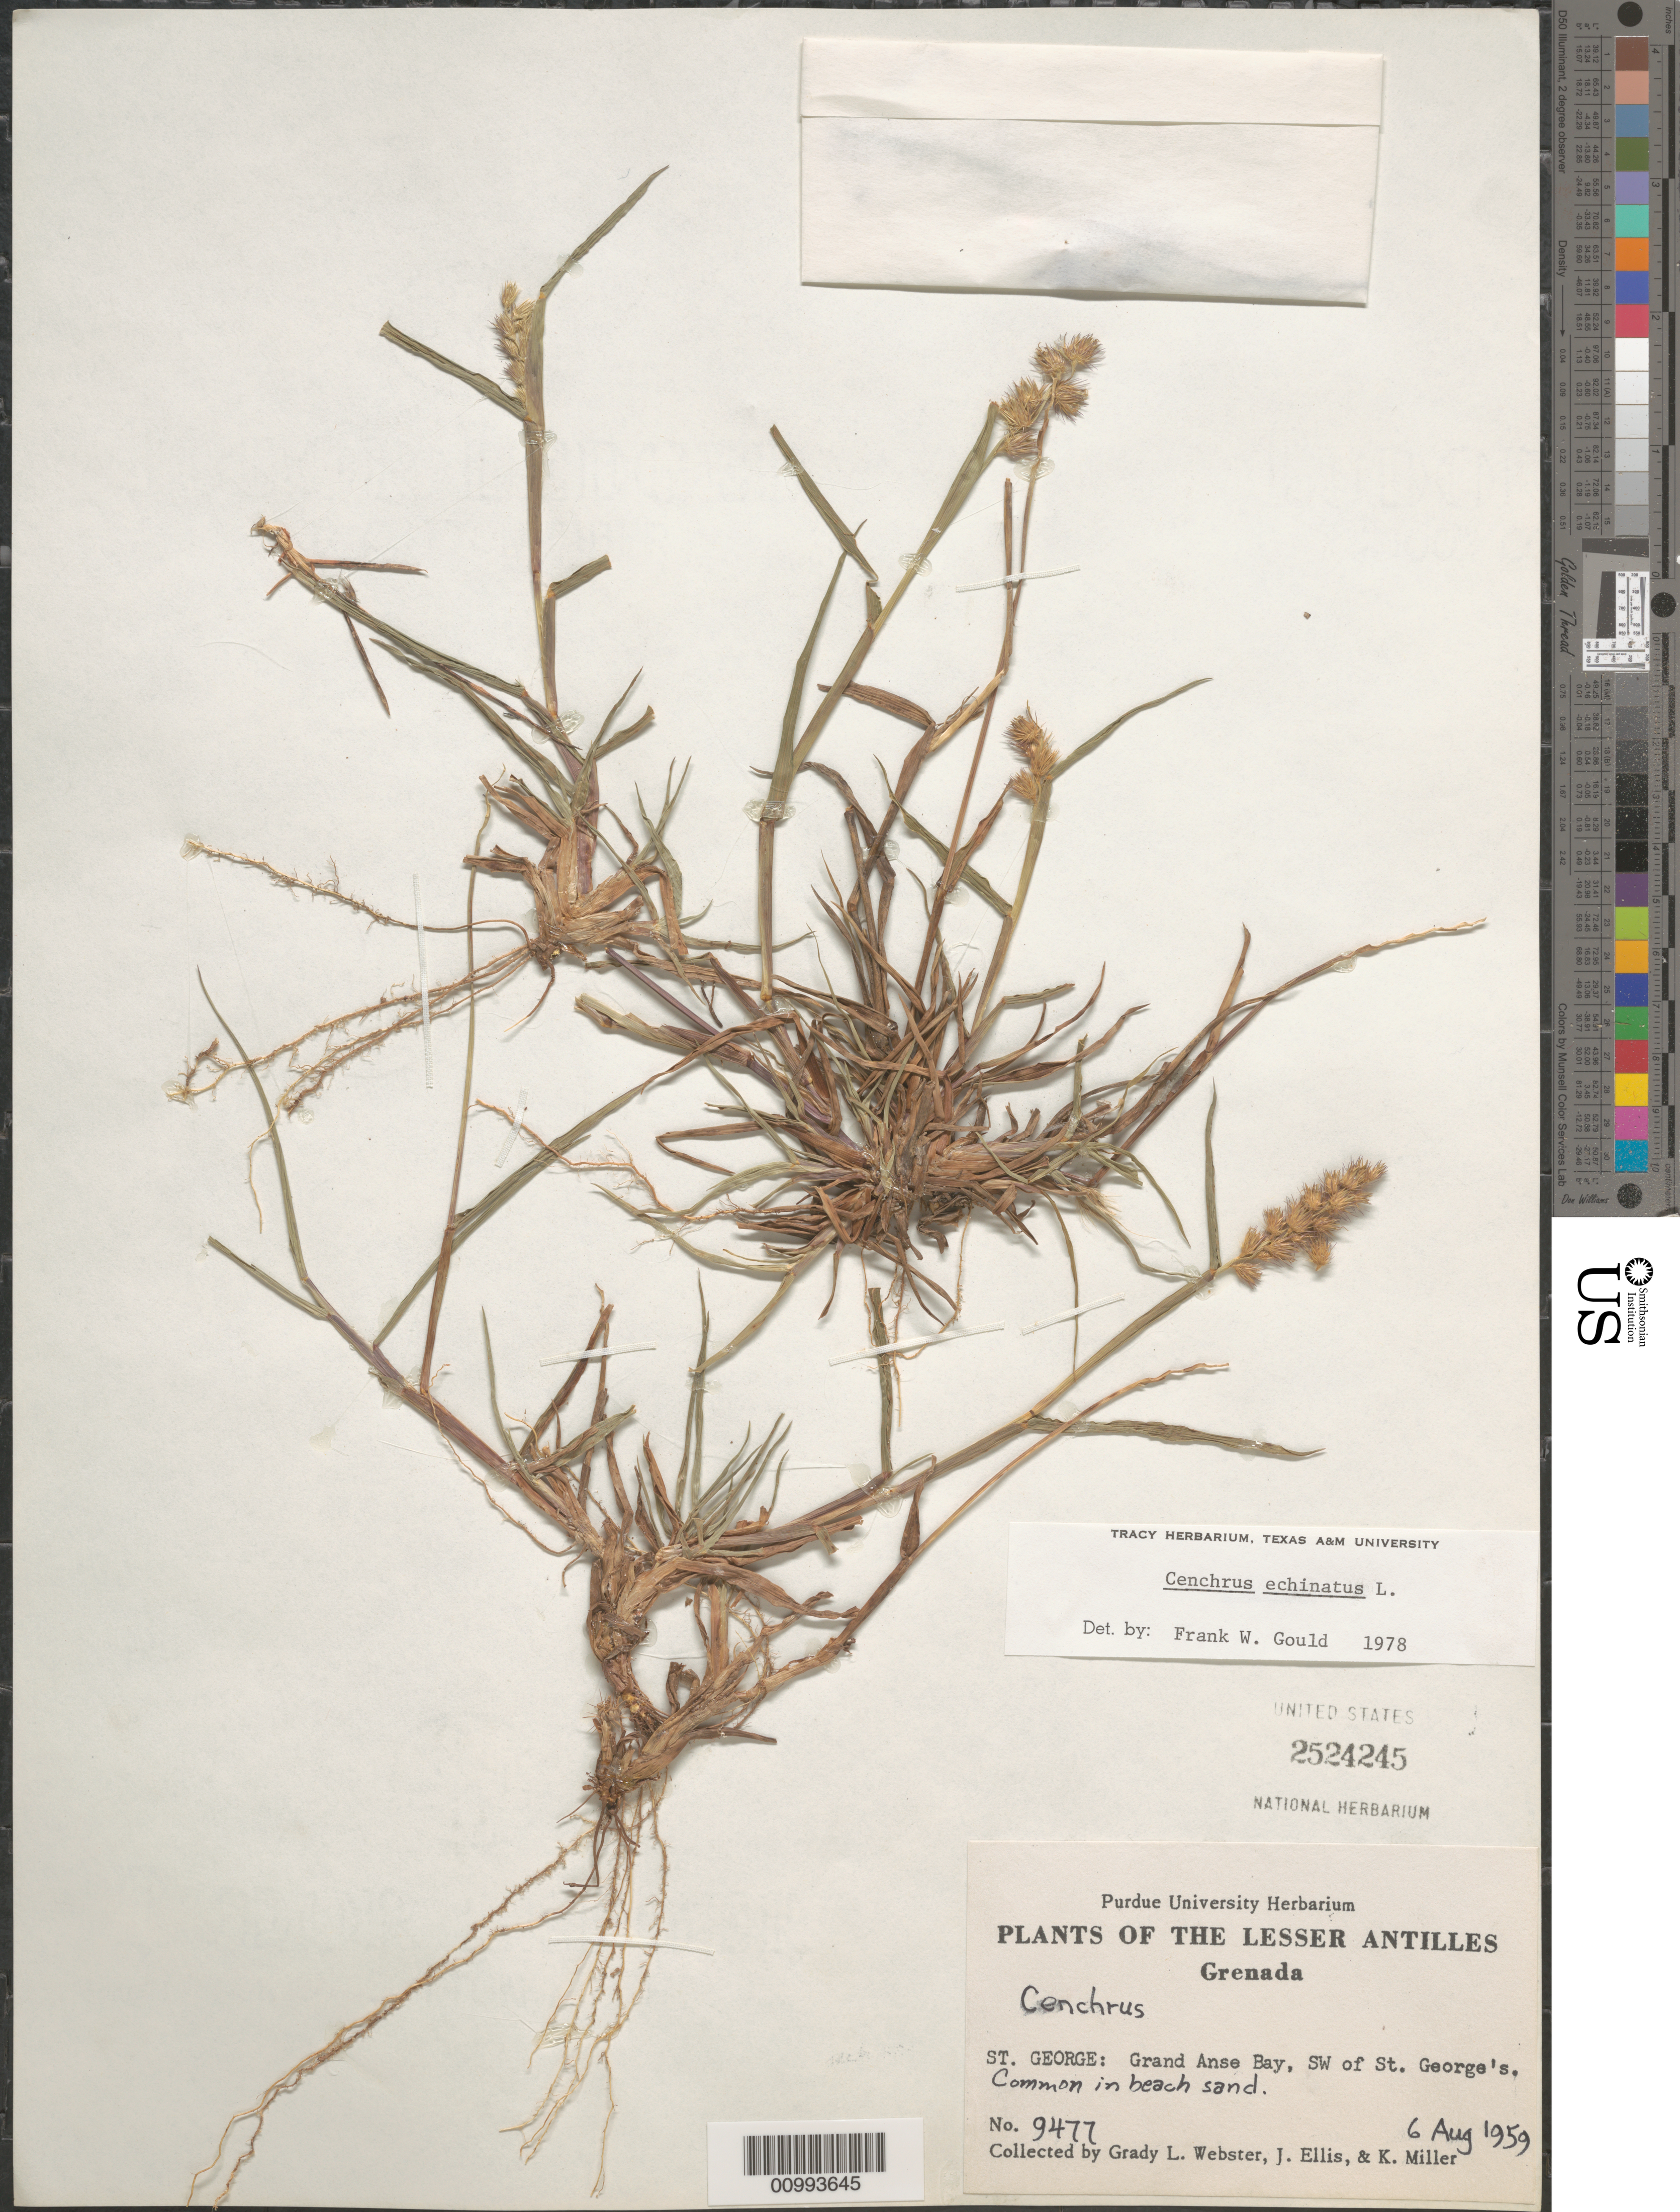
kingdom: Plantae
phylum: Tracheophyta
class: Liliopsida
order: Poales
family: Poaceae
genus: Cenchrus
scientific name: Cenchrus echinatus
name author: L.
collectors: G. L. Webster, J. Ellis & K. Miller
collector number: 9477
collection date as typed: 06 Aug 1959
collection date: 1959-08-06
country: Grenada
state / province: Saint George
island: Grenada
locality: Grand Anse Bay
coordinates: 0 N, 0 E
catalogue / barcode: US 2524245